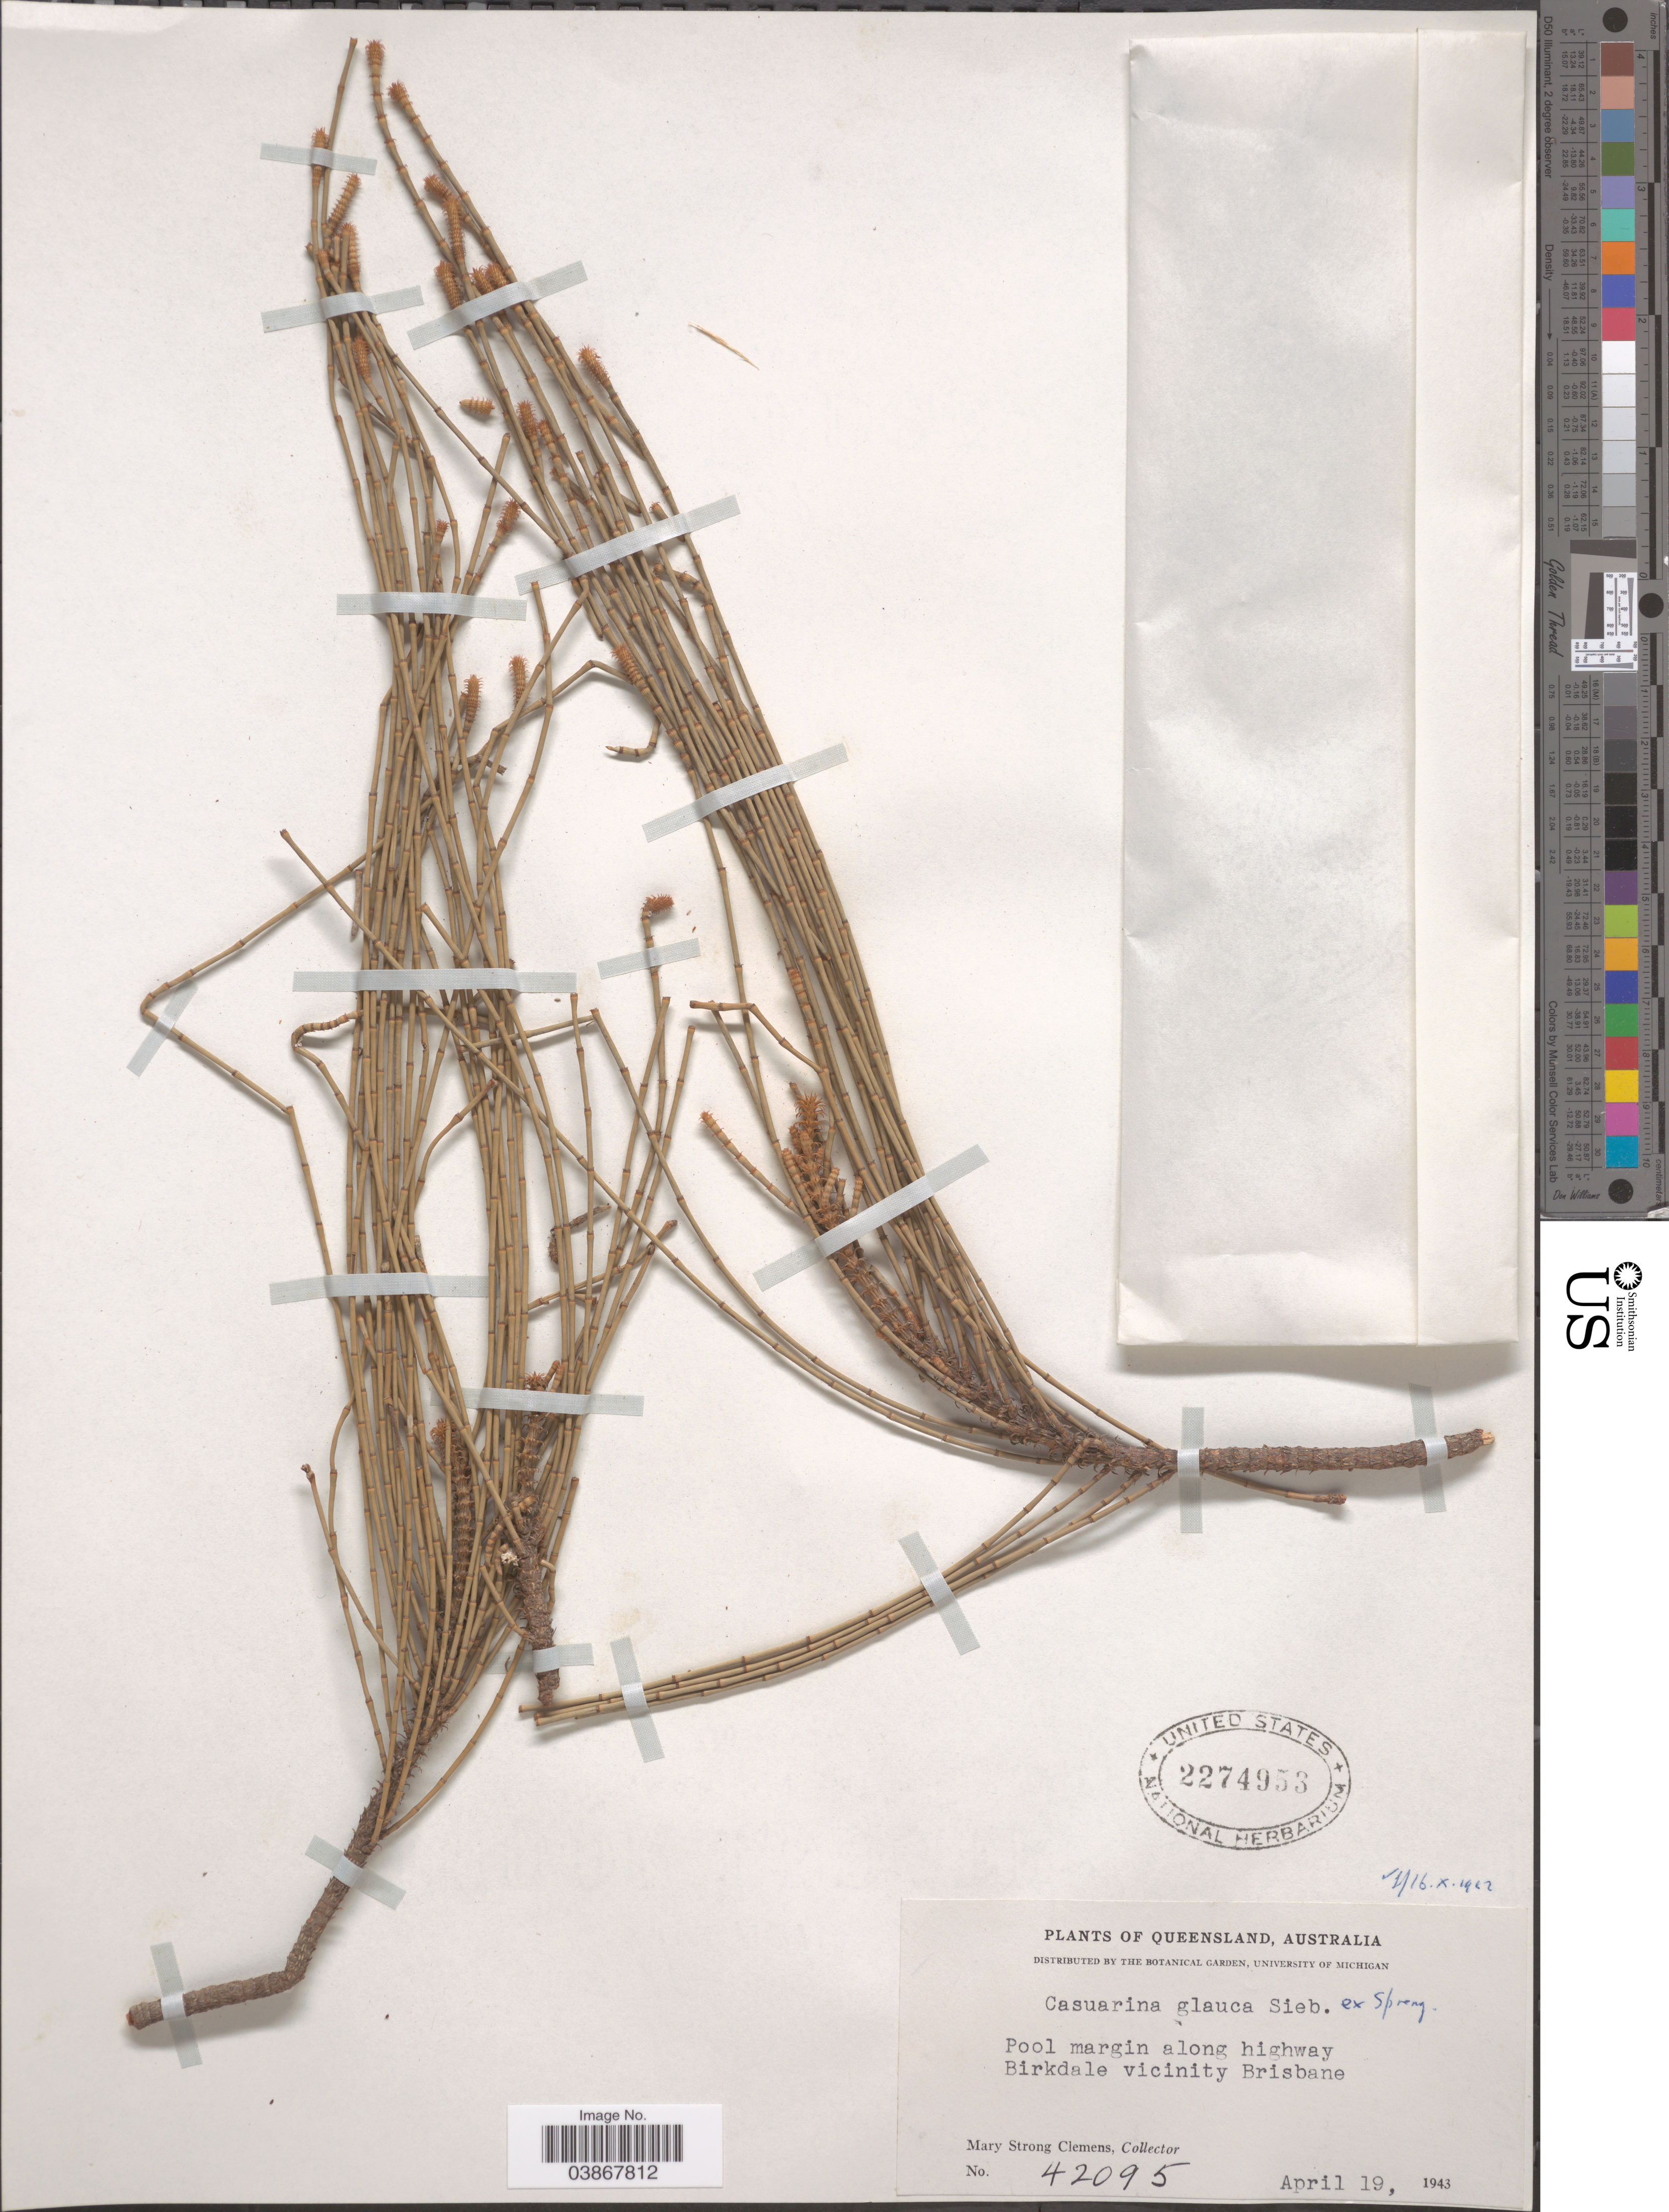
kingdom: Plantae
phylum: Tracheophyta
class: Magnoliopsida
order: Fagales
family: Casuarinaceae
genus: Casuarina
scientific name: Casuarina glauca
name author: Sieber ex Spreng.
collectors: M. S. Clemens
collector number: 42095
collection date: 1943-04-19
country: Australia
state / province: Queensland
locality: Pool margin along highway Birkdale vicinity Brisbane.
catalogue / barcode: US 2274953